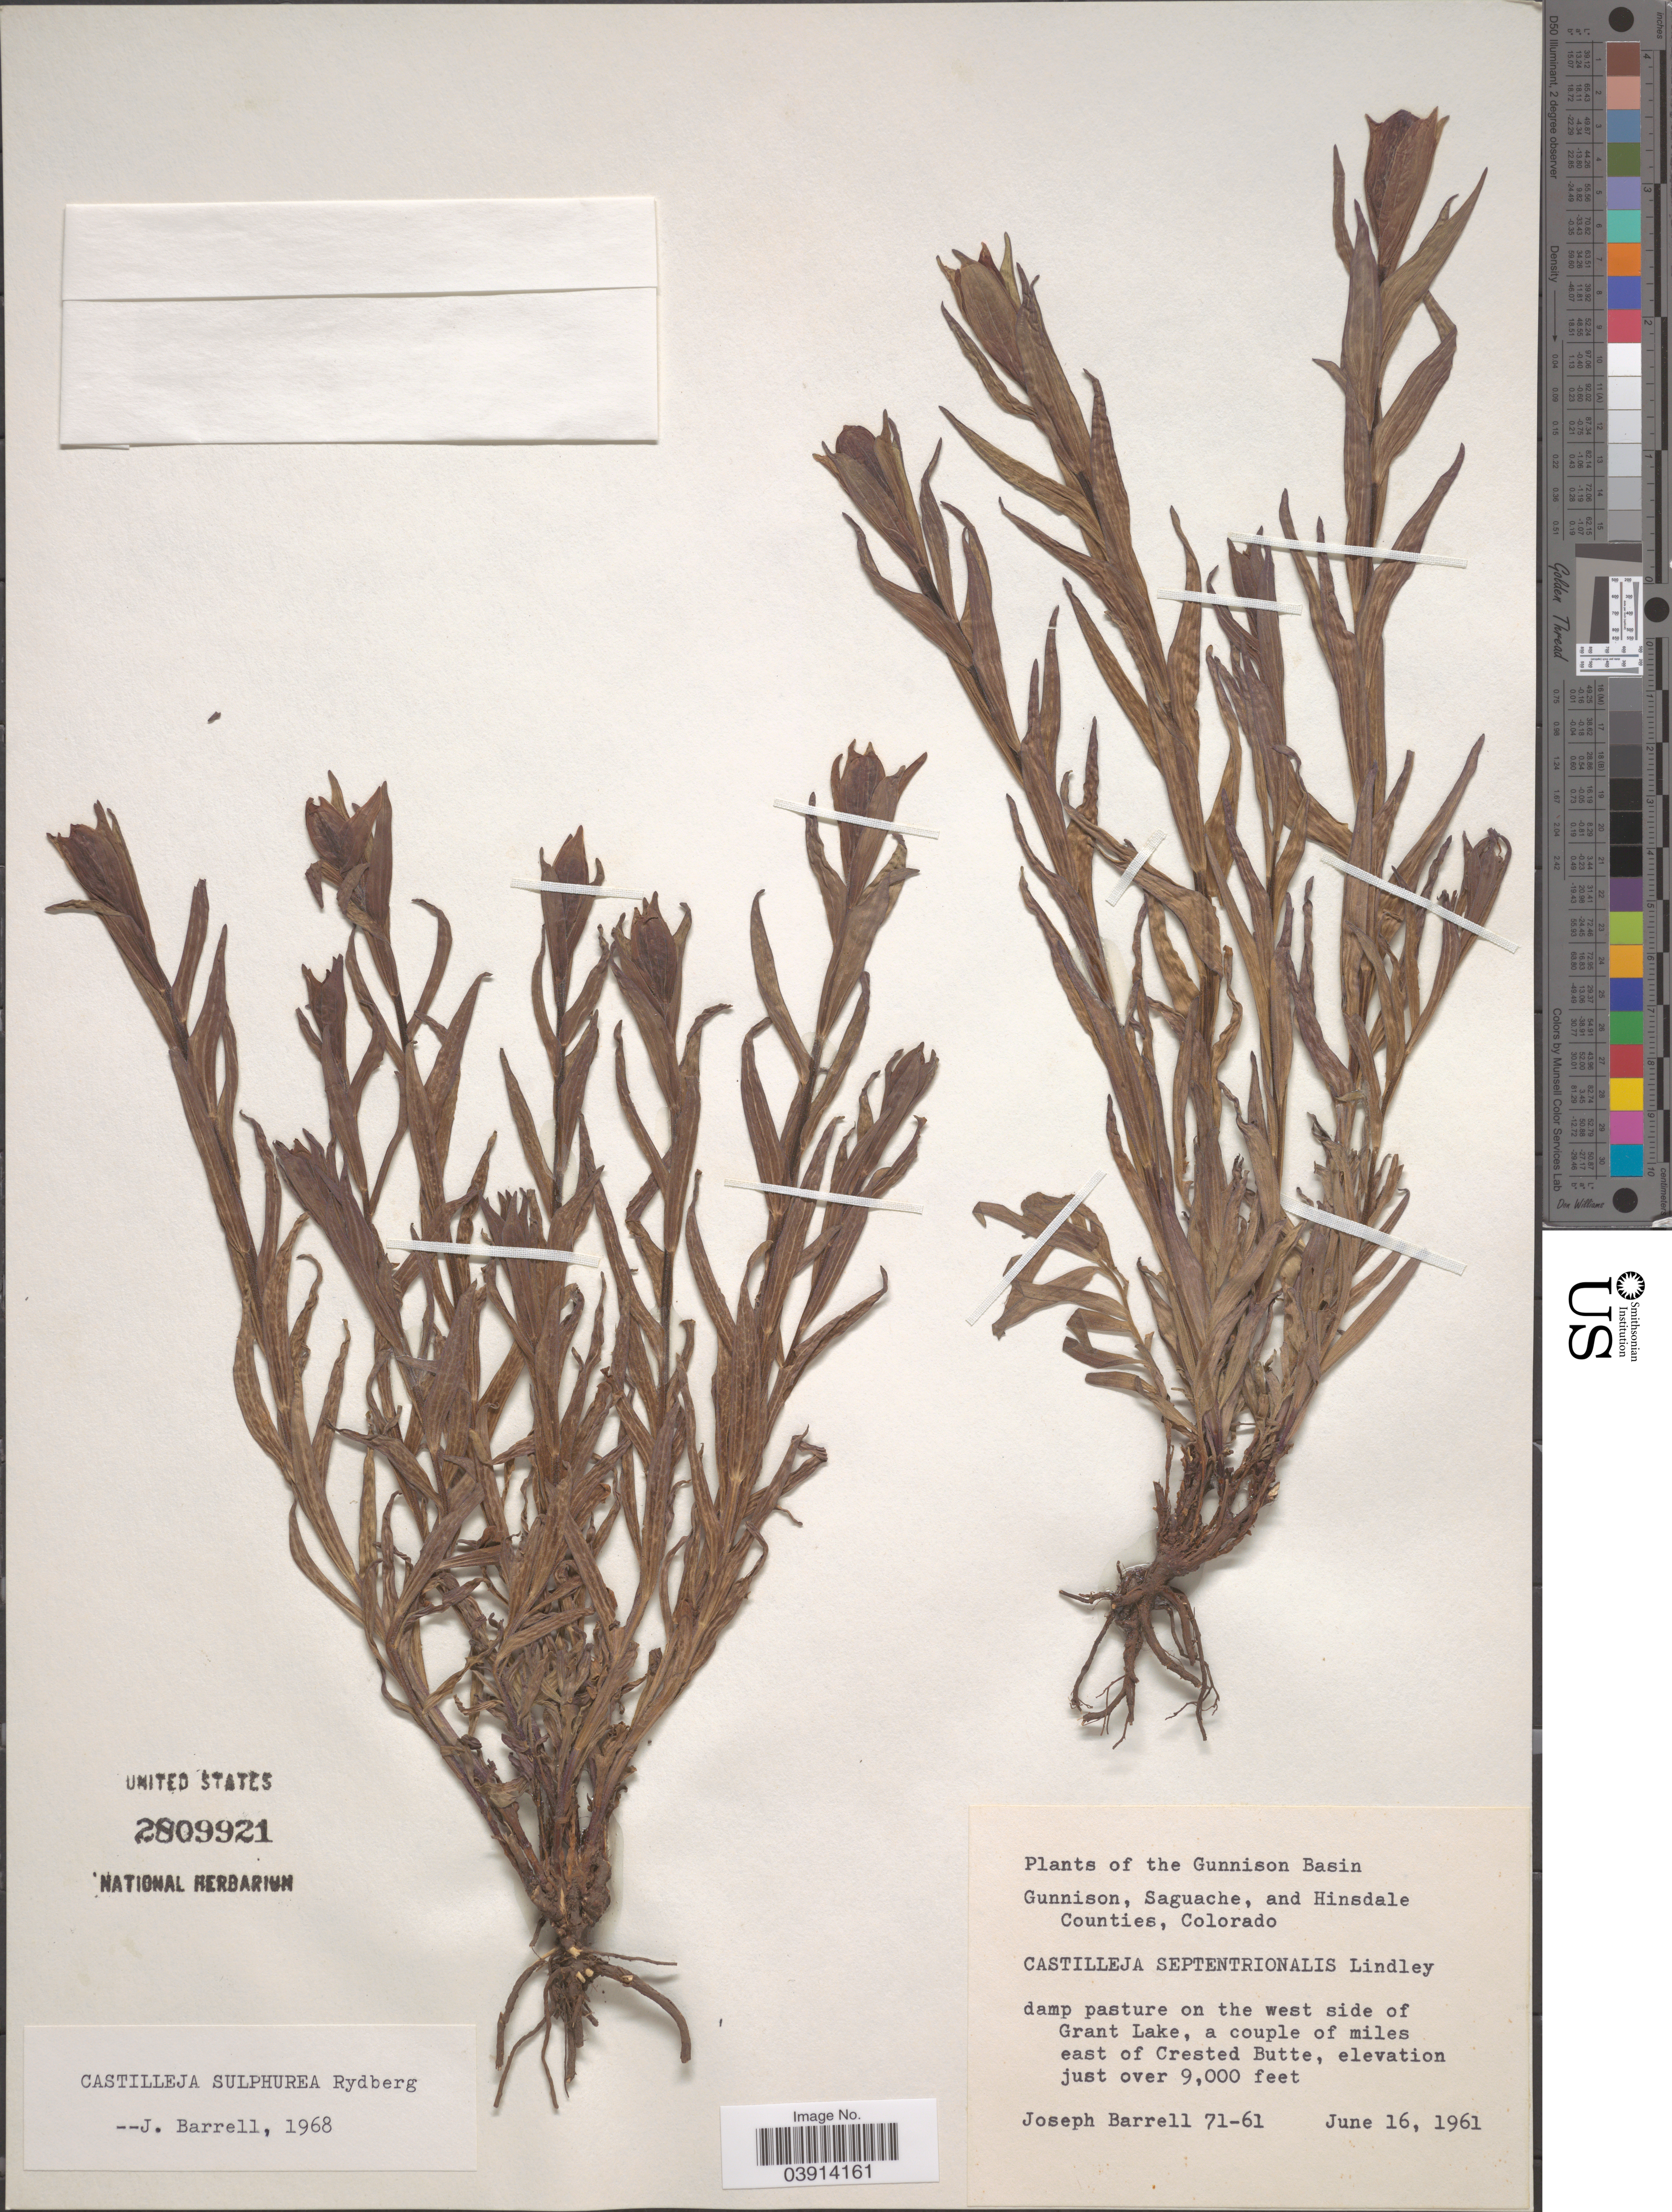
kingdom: Plantae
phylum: Tracheophyta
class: Magnoliopsida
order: Lamiales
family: Orobanchaceae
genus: Castilleja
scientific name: Castilleja septentrionalis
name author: Lindl.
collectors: J. Barrell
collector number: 71-61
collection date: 1961-06-16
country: United States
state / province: Colorado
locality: The Gunnison Basin. Gunnison, Saguache, and Hinsdale Counties. Damp pasture on the west side of Grant Lake, a couple of miles east of Crested Butte.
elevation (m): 2743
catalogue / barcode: US 2809921